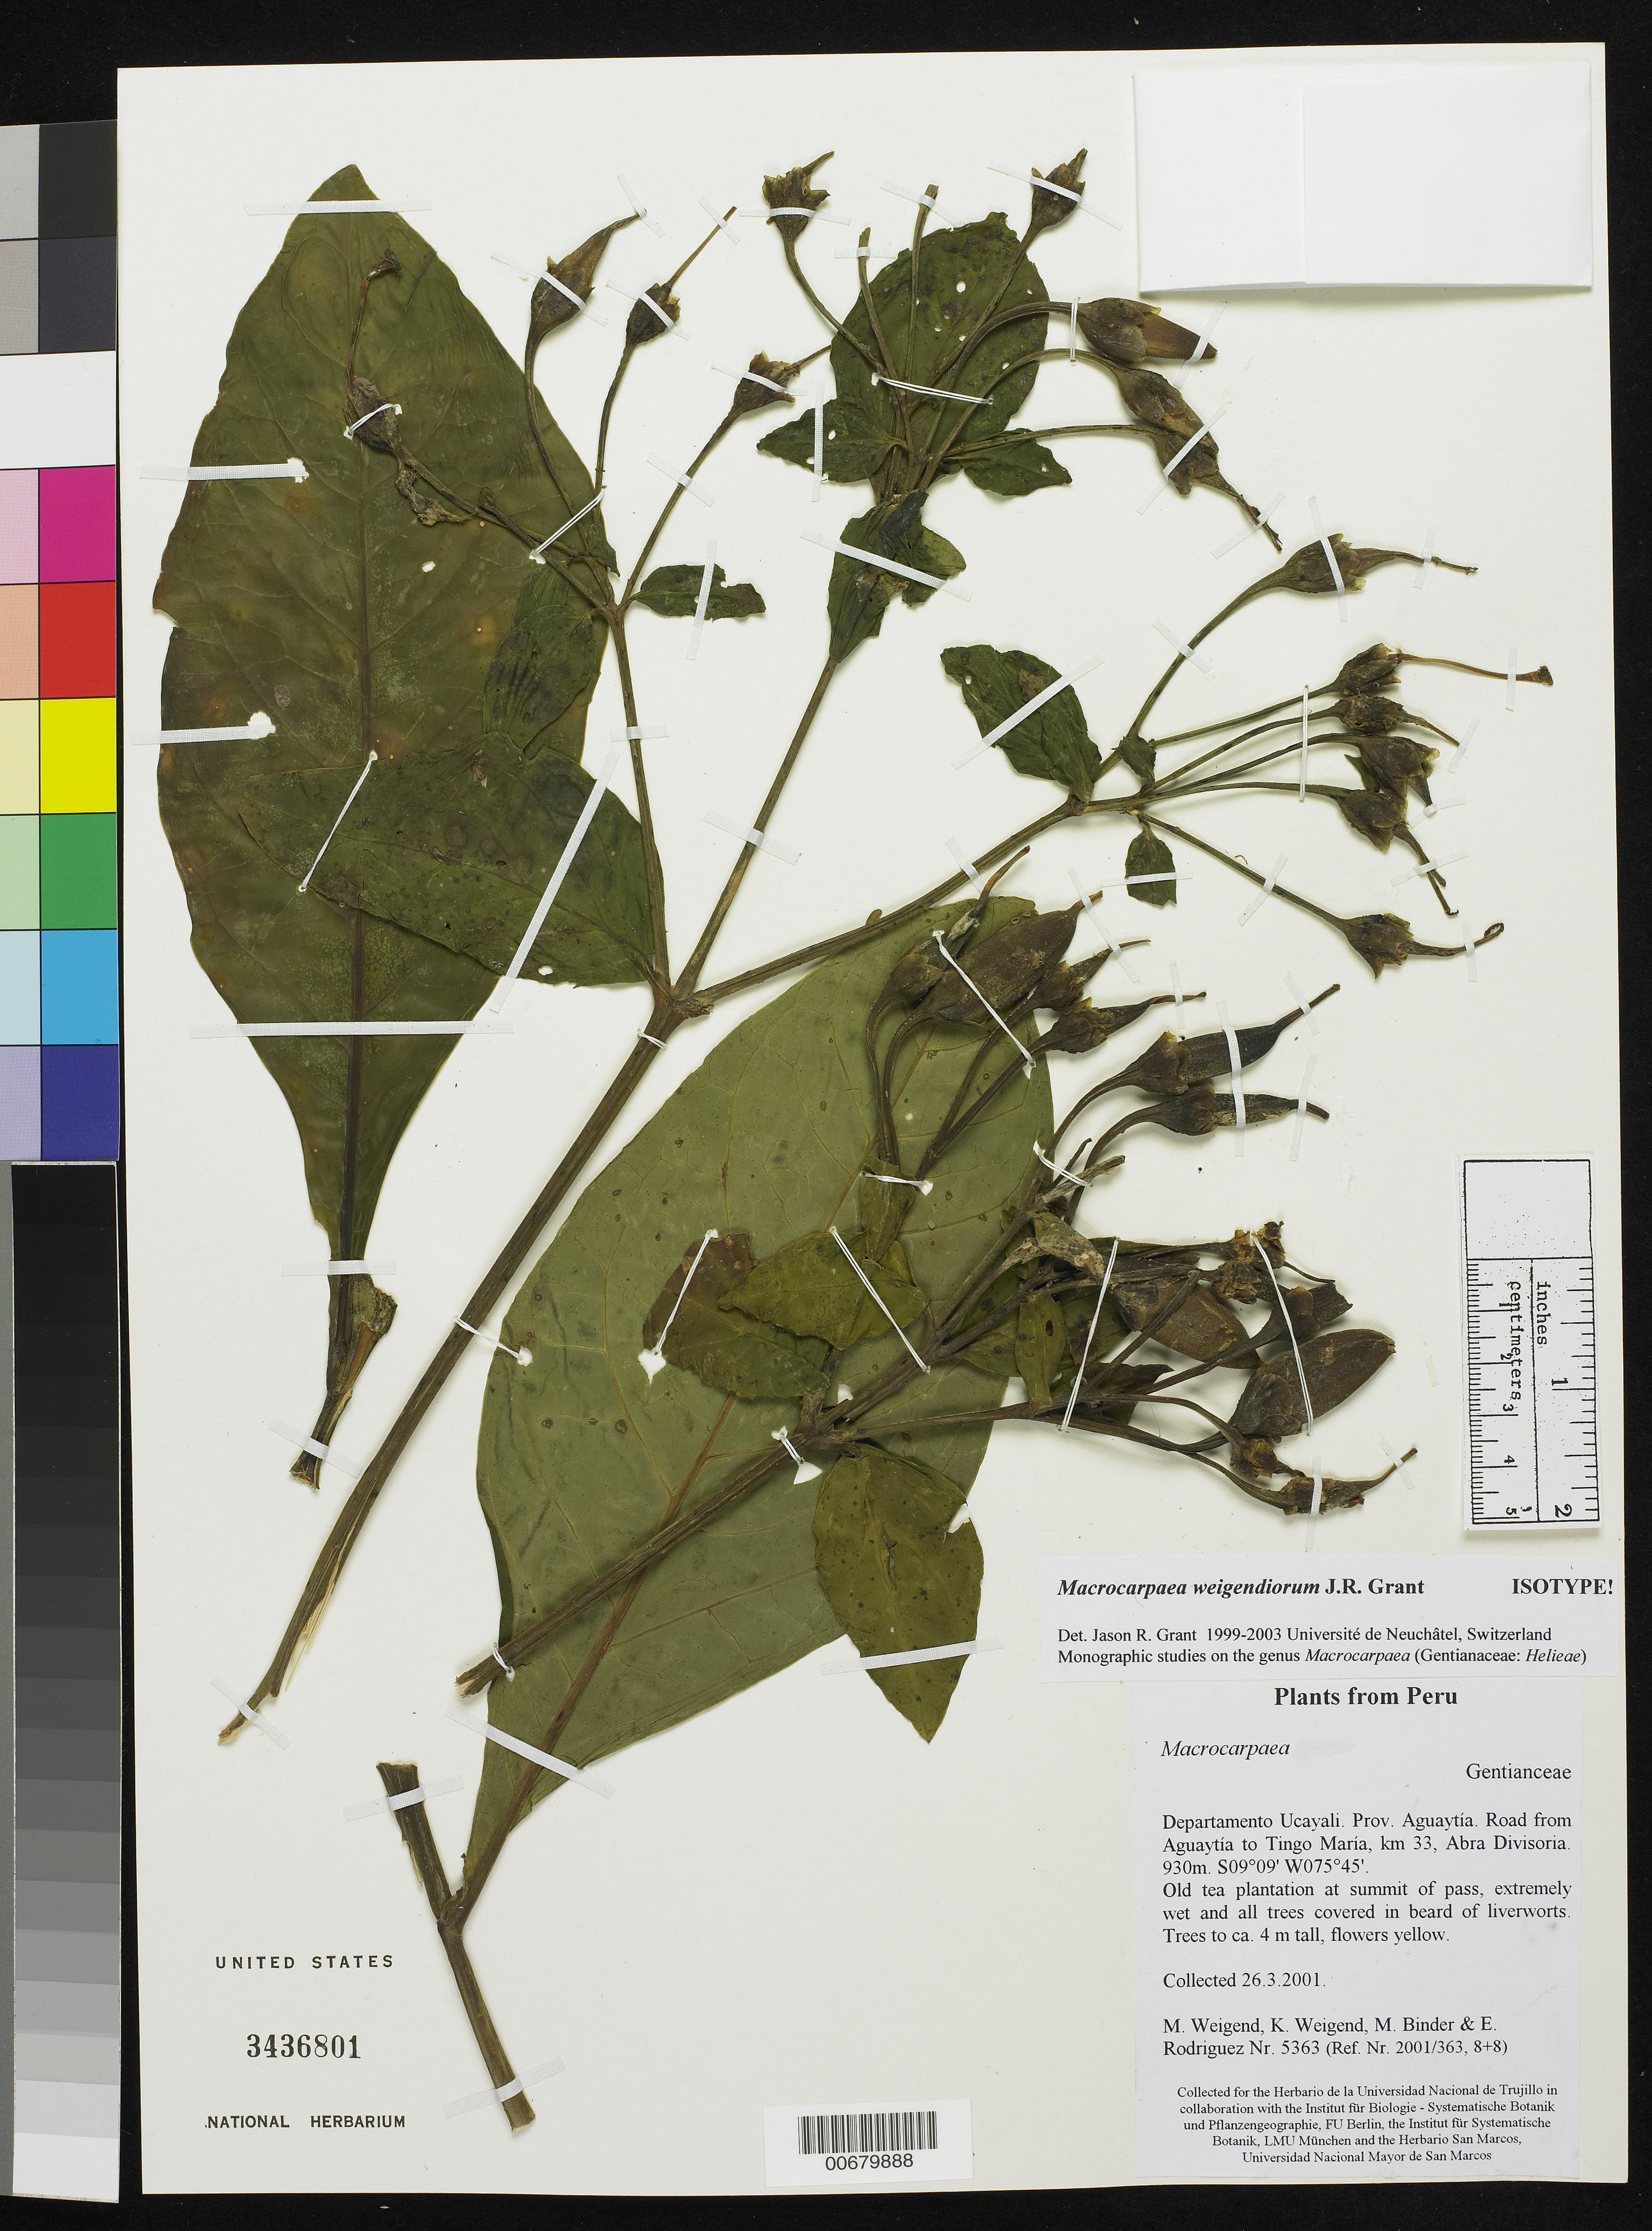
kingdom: Plantae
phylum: Tracheophyta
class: Magnoliopsida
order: Gentianales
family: Gentianaceae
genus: Macrocarpaea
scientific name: Macrocarpaea weigendiorum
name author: J.R. Grant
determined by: Grant, J. R., (SWITZERLAND)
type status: Isotype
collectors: M. Weigend, K. Weigend, M. Binder & E. Rodriguez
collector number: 5363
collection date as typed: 26 Mar 2001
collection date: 2001-03-26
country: Peru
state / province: Ucayali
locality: Departamento Ucayali. Prov. Aguaytía. Road from Aguaytía to Tingo María, km 33, Abra Divisoria.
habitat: Old tree plantation at summit of pass, extremely wet and all trees covered in beard of liverworts.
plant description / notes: Holotype at B.; "Ref. Nr. 2001/363, 8+8"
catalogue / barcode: US 3436801